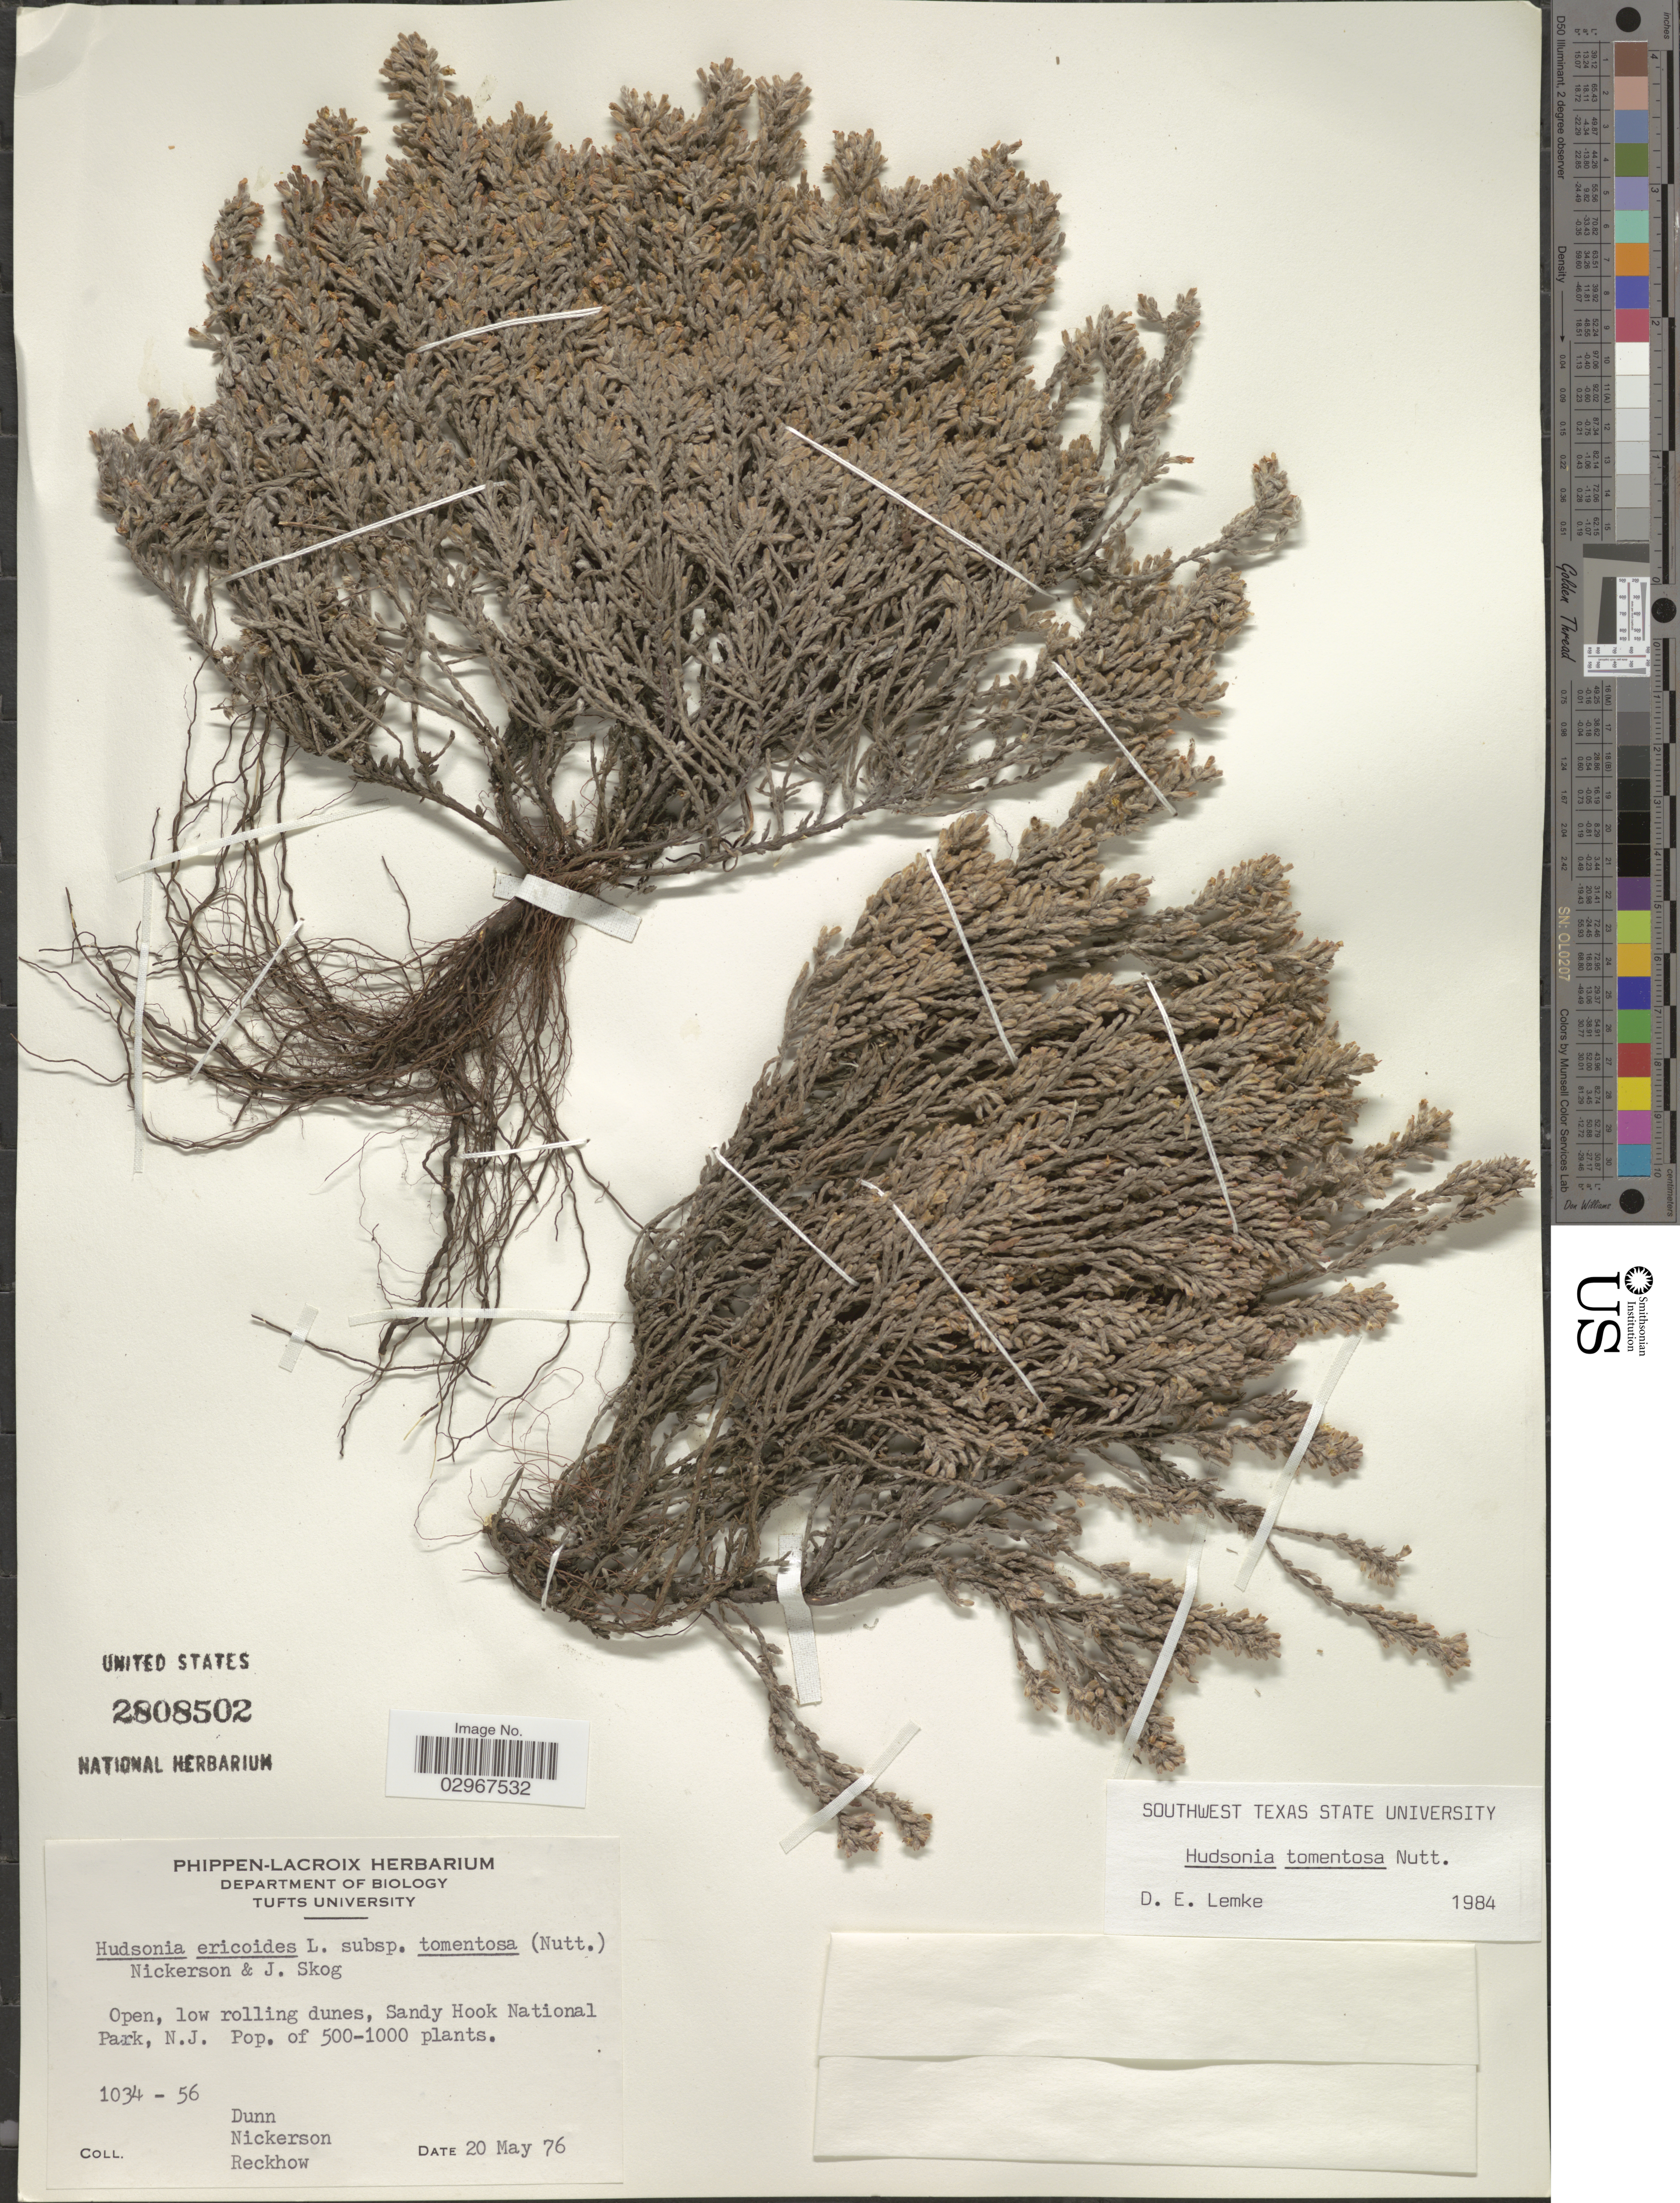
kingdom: Plantae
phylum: Tracheophyta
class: Magnoliopsida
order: Malvales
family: Cistaceae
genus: Hudsonia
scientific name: Hudsonia tomentosa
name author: Nutt.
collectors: -- Dunn, Nickerson, -- & Reckhow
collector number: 1034-56?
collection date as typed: Transcribed d/m/y: 20/5/76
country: United States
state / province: New Jersey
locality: Sandy Hook National Park, N.J.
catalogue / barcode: US 2808502